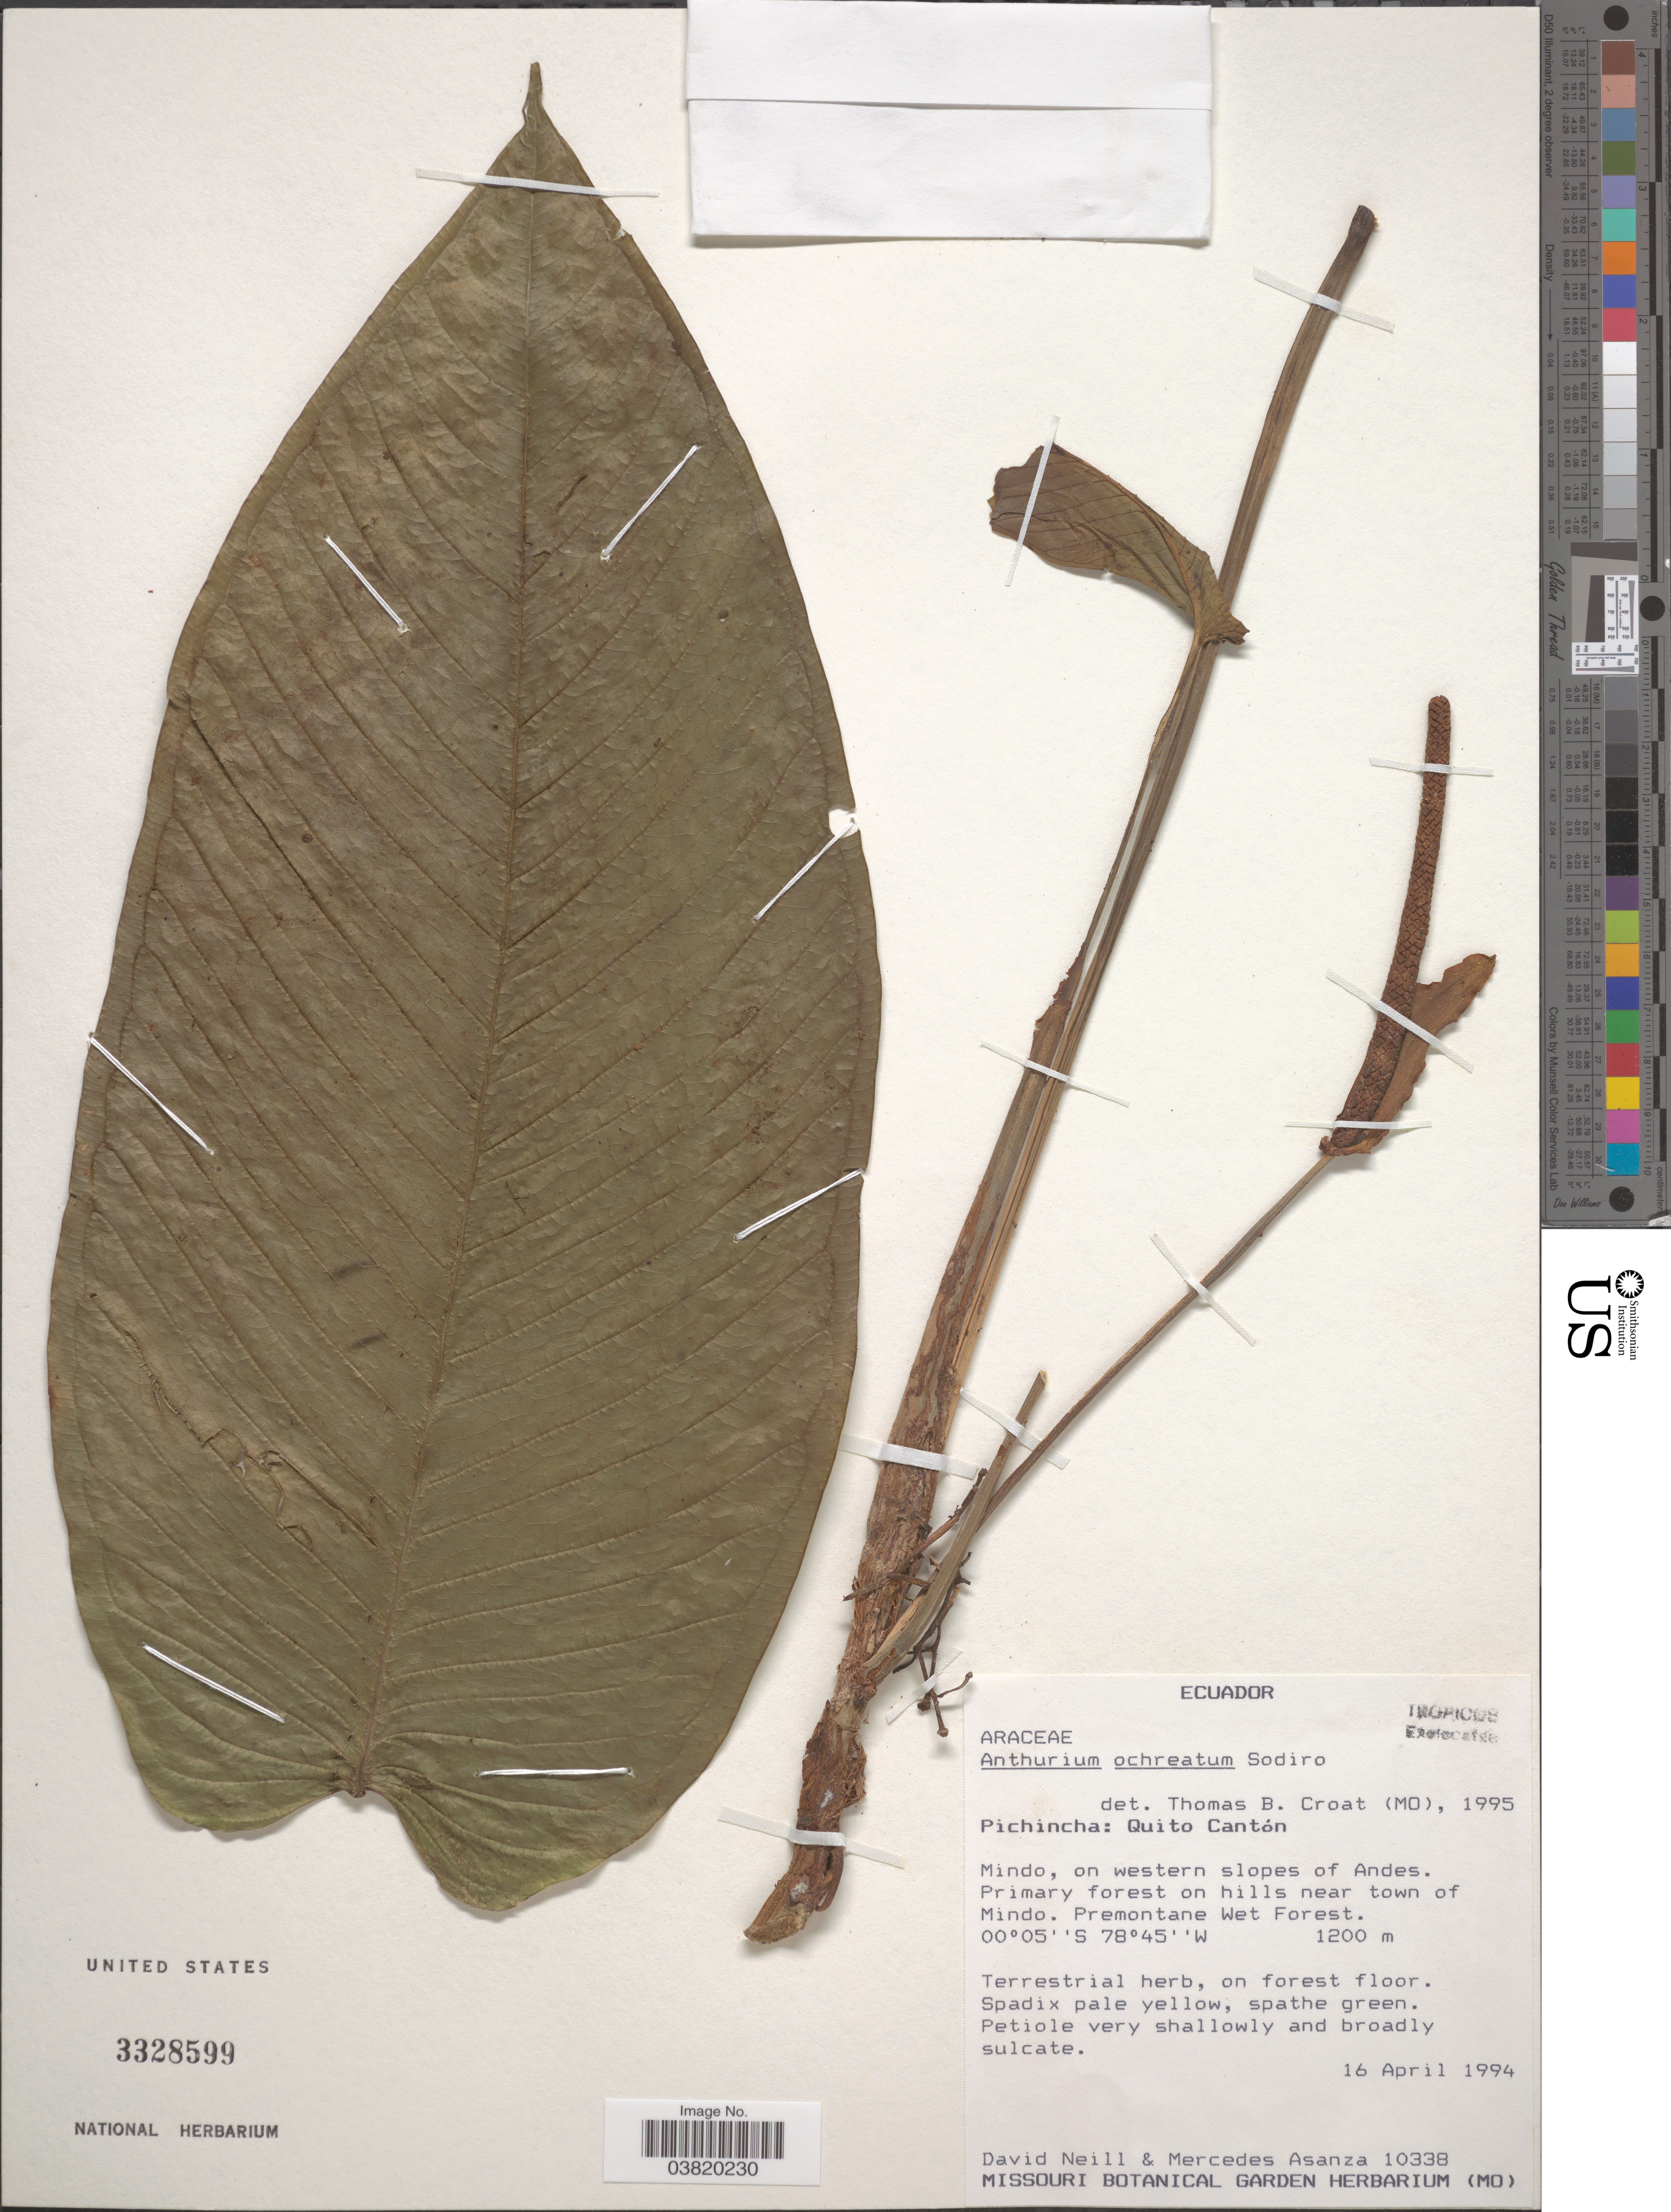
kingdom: Plantae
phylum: Tracheophyta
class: Liliopsida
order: Alismatales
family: Araceae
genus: Anthurium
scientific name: Anthurium ochreatum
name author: Sodiro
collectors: D. A. Neill & M. Asanza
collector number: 10338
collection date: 1994-04-16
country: Ecuador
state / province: Pichincha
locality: Quito Cantón. Mindo, on western slopes of Andes. Near town of Mindo.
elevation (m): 1200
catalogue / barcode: US 3328599